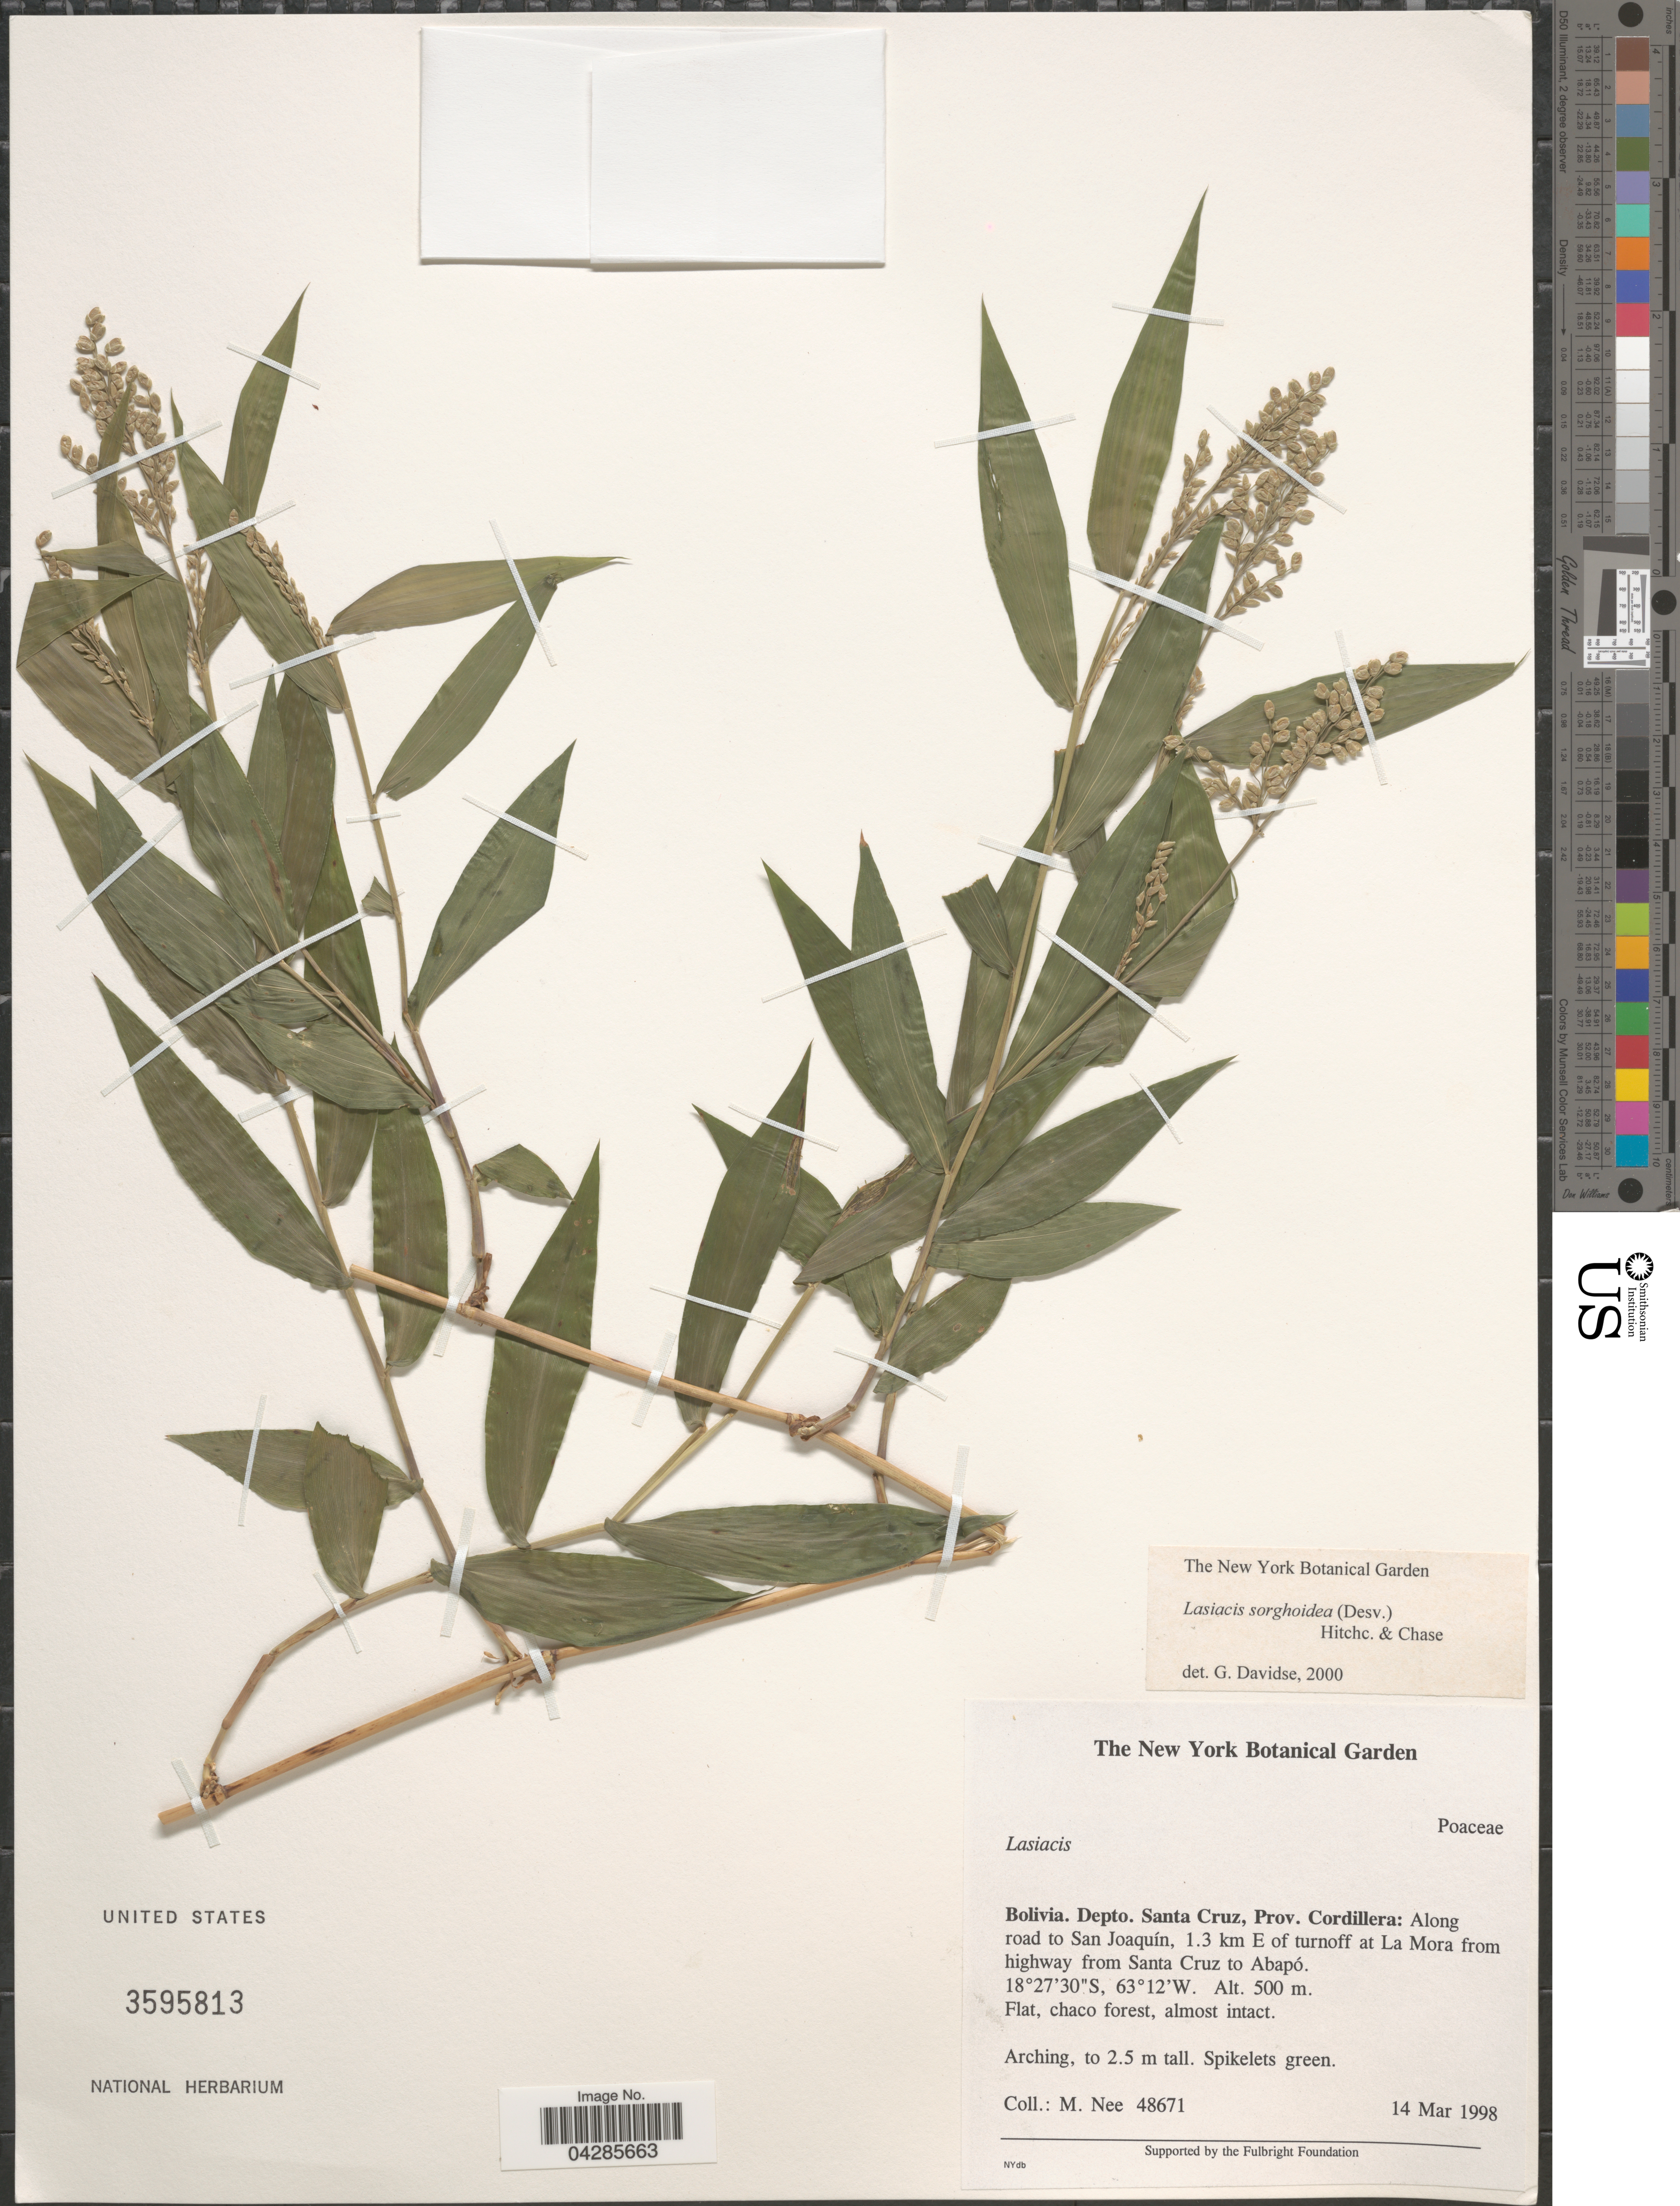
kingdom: Plantae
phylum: Tracheophyta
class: Liliopsida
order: Poales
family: Poaceae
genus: Lasiacis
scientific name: Lasiacis sorghoidea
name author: (Desv. ex Ham.) Hitchc. & Chase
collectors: M. Nee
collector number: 48671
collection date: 1998-03-14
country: Bolivia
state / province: Santa Cruz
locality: Depto. Santa Cruz, Prov. Cordillera: Along road to San Joaquín, 1.3 km E of turnoff at La Mora from highway from Santa Cruz to Abapó.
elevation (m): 500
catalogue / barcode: US 3595813